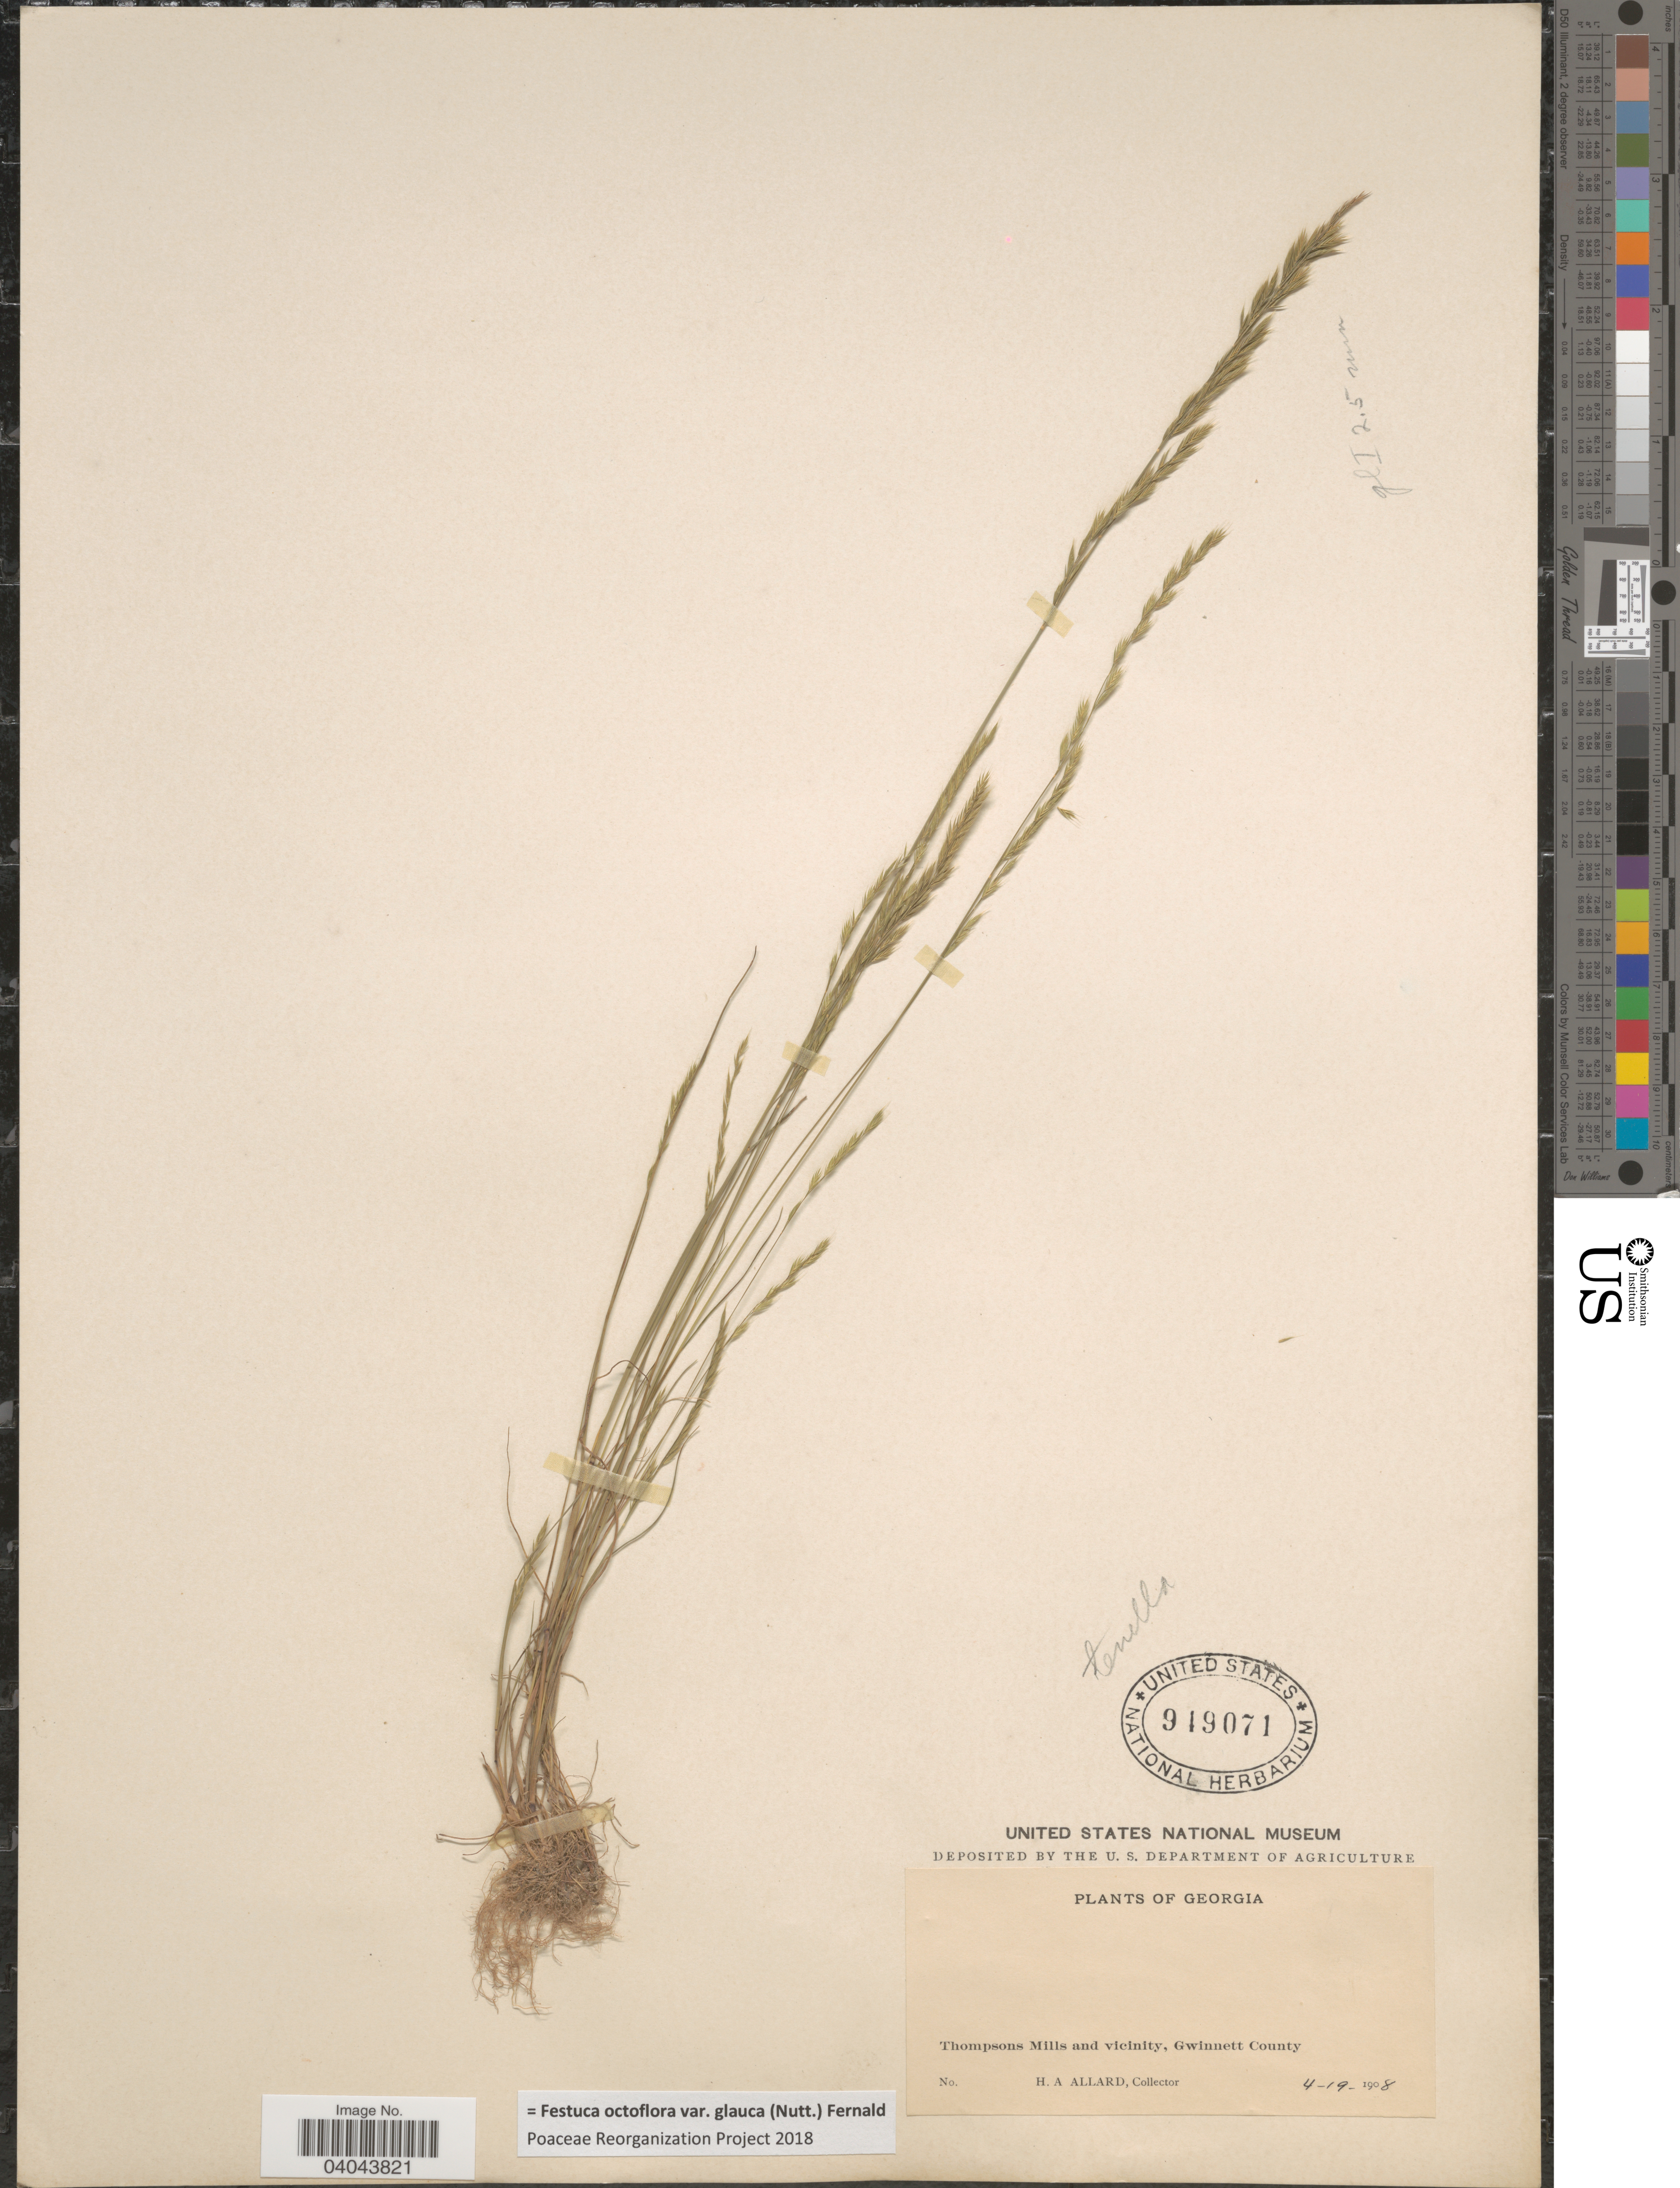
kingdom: Plantae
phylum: Tracheophyta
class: Liliopsida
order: Poales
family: Poaceae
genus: Festuca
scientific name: Festuca octoflora var. glauca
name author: (Nutt.) Fernald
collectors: H. A. Allard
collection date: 1908-04-19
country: United States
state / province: Georgia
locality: Thompsons Mills and vicinity, Gwinnett County.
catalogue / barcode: US 949071